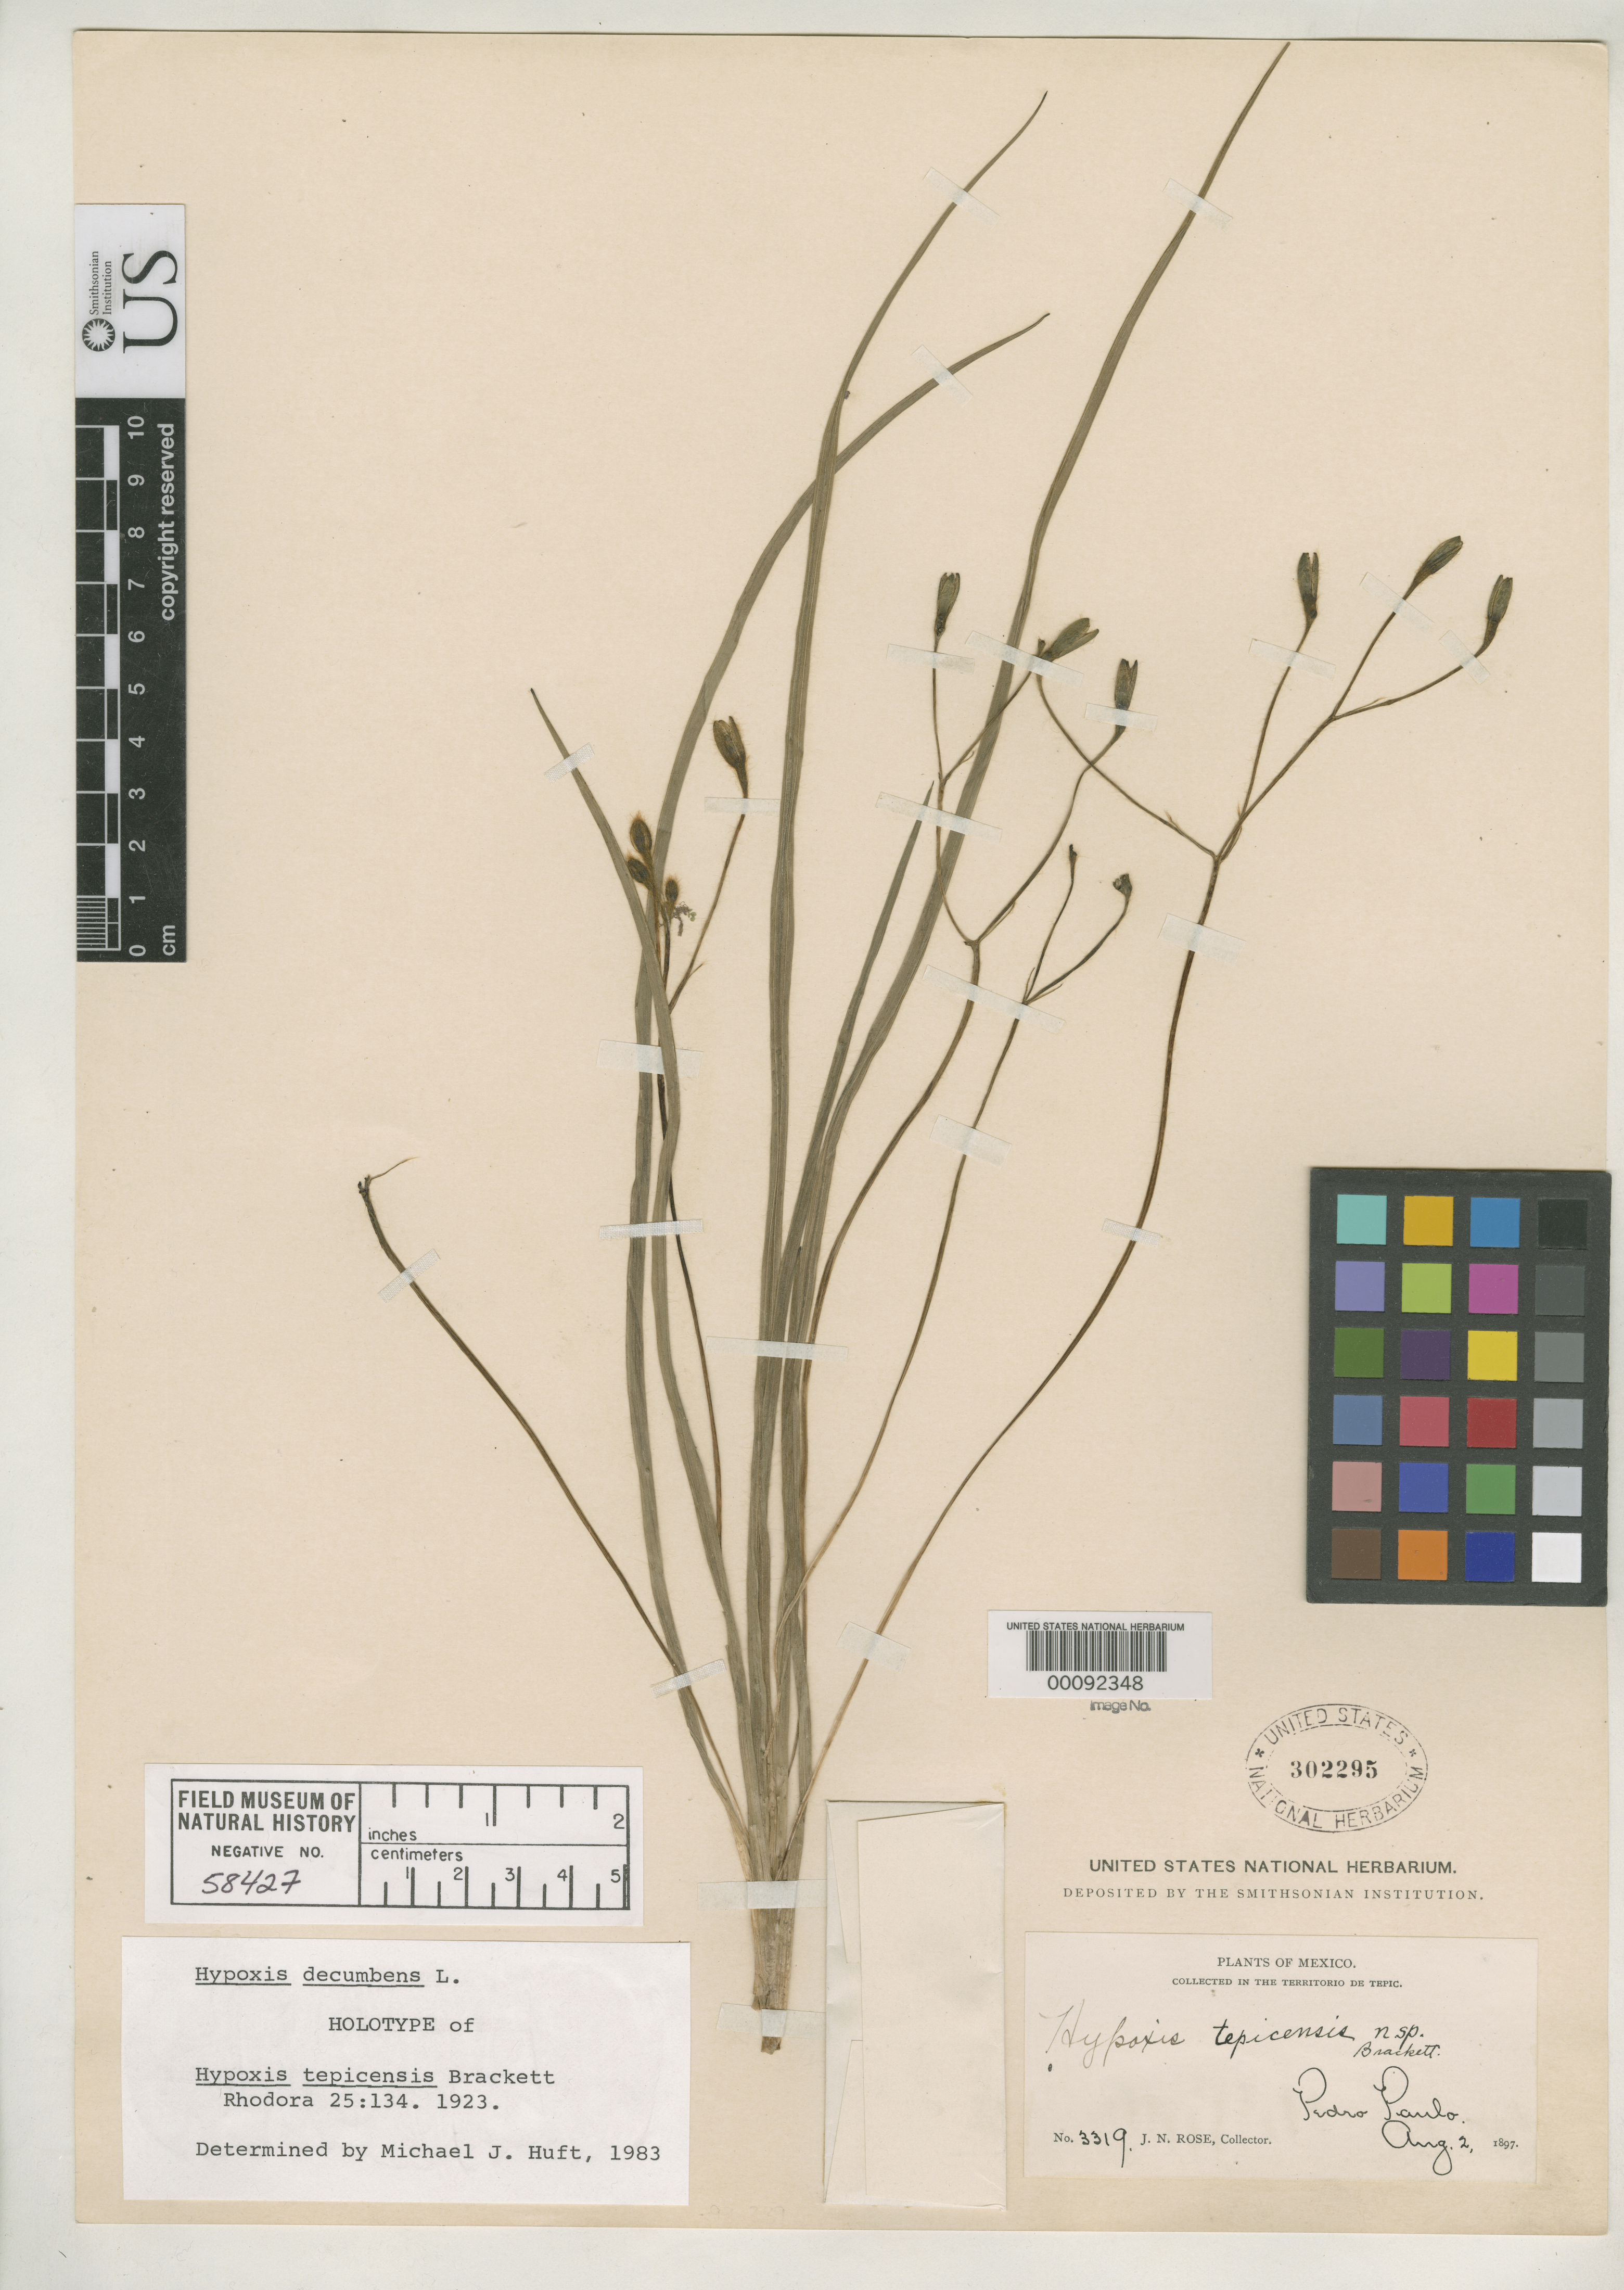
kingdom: Plantae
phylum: Tracheophyta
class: Liliopsida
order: Asparagales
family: Hypoxidaceae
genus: Hypoxis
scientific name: Hypoxis tepicensis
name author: Brackett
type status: Holotype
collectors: J. N. Rose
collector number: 3319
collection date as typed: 02 Aug 1897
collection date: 1897-08-02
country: Mexico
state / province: Nayarit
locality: Tepic, Pedro Paulo.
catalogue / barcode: US 302295